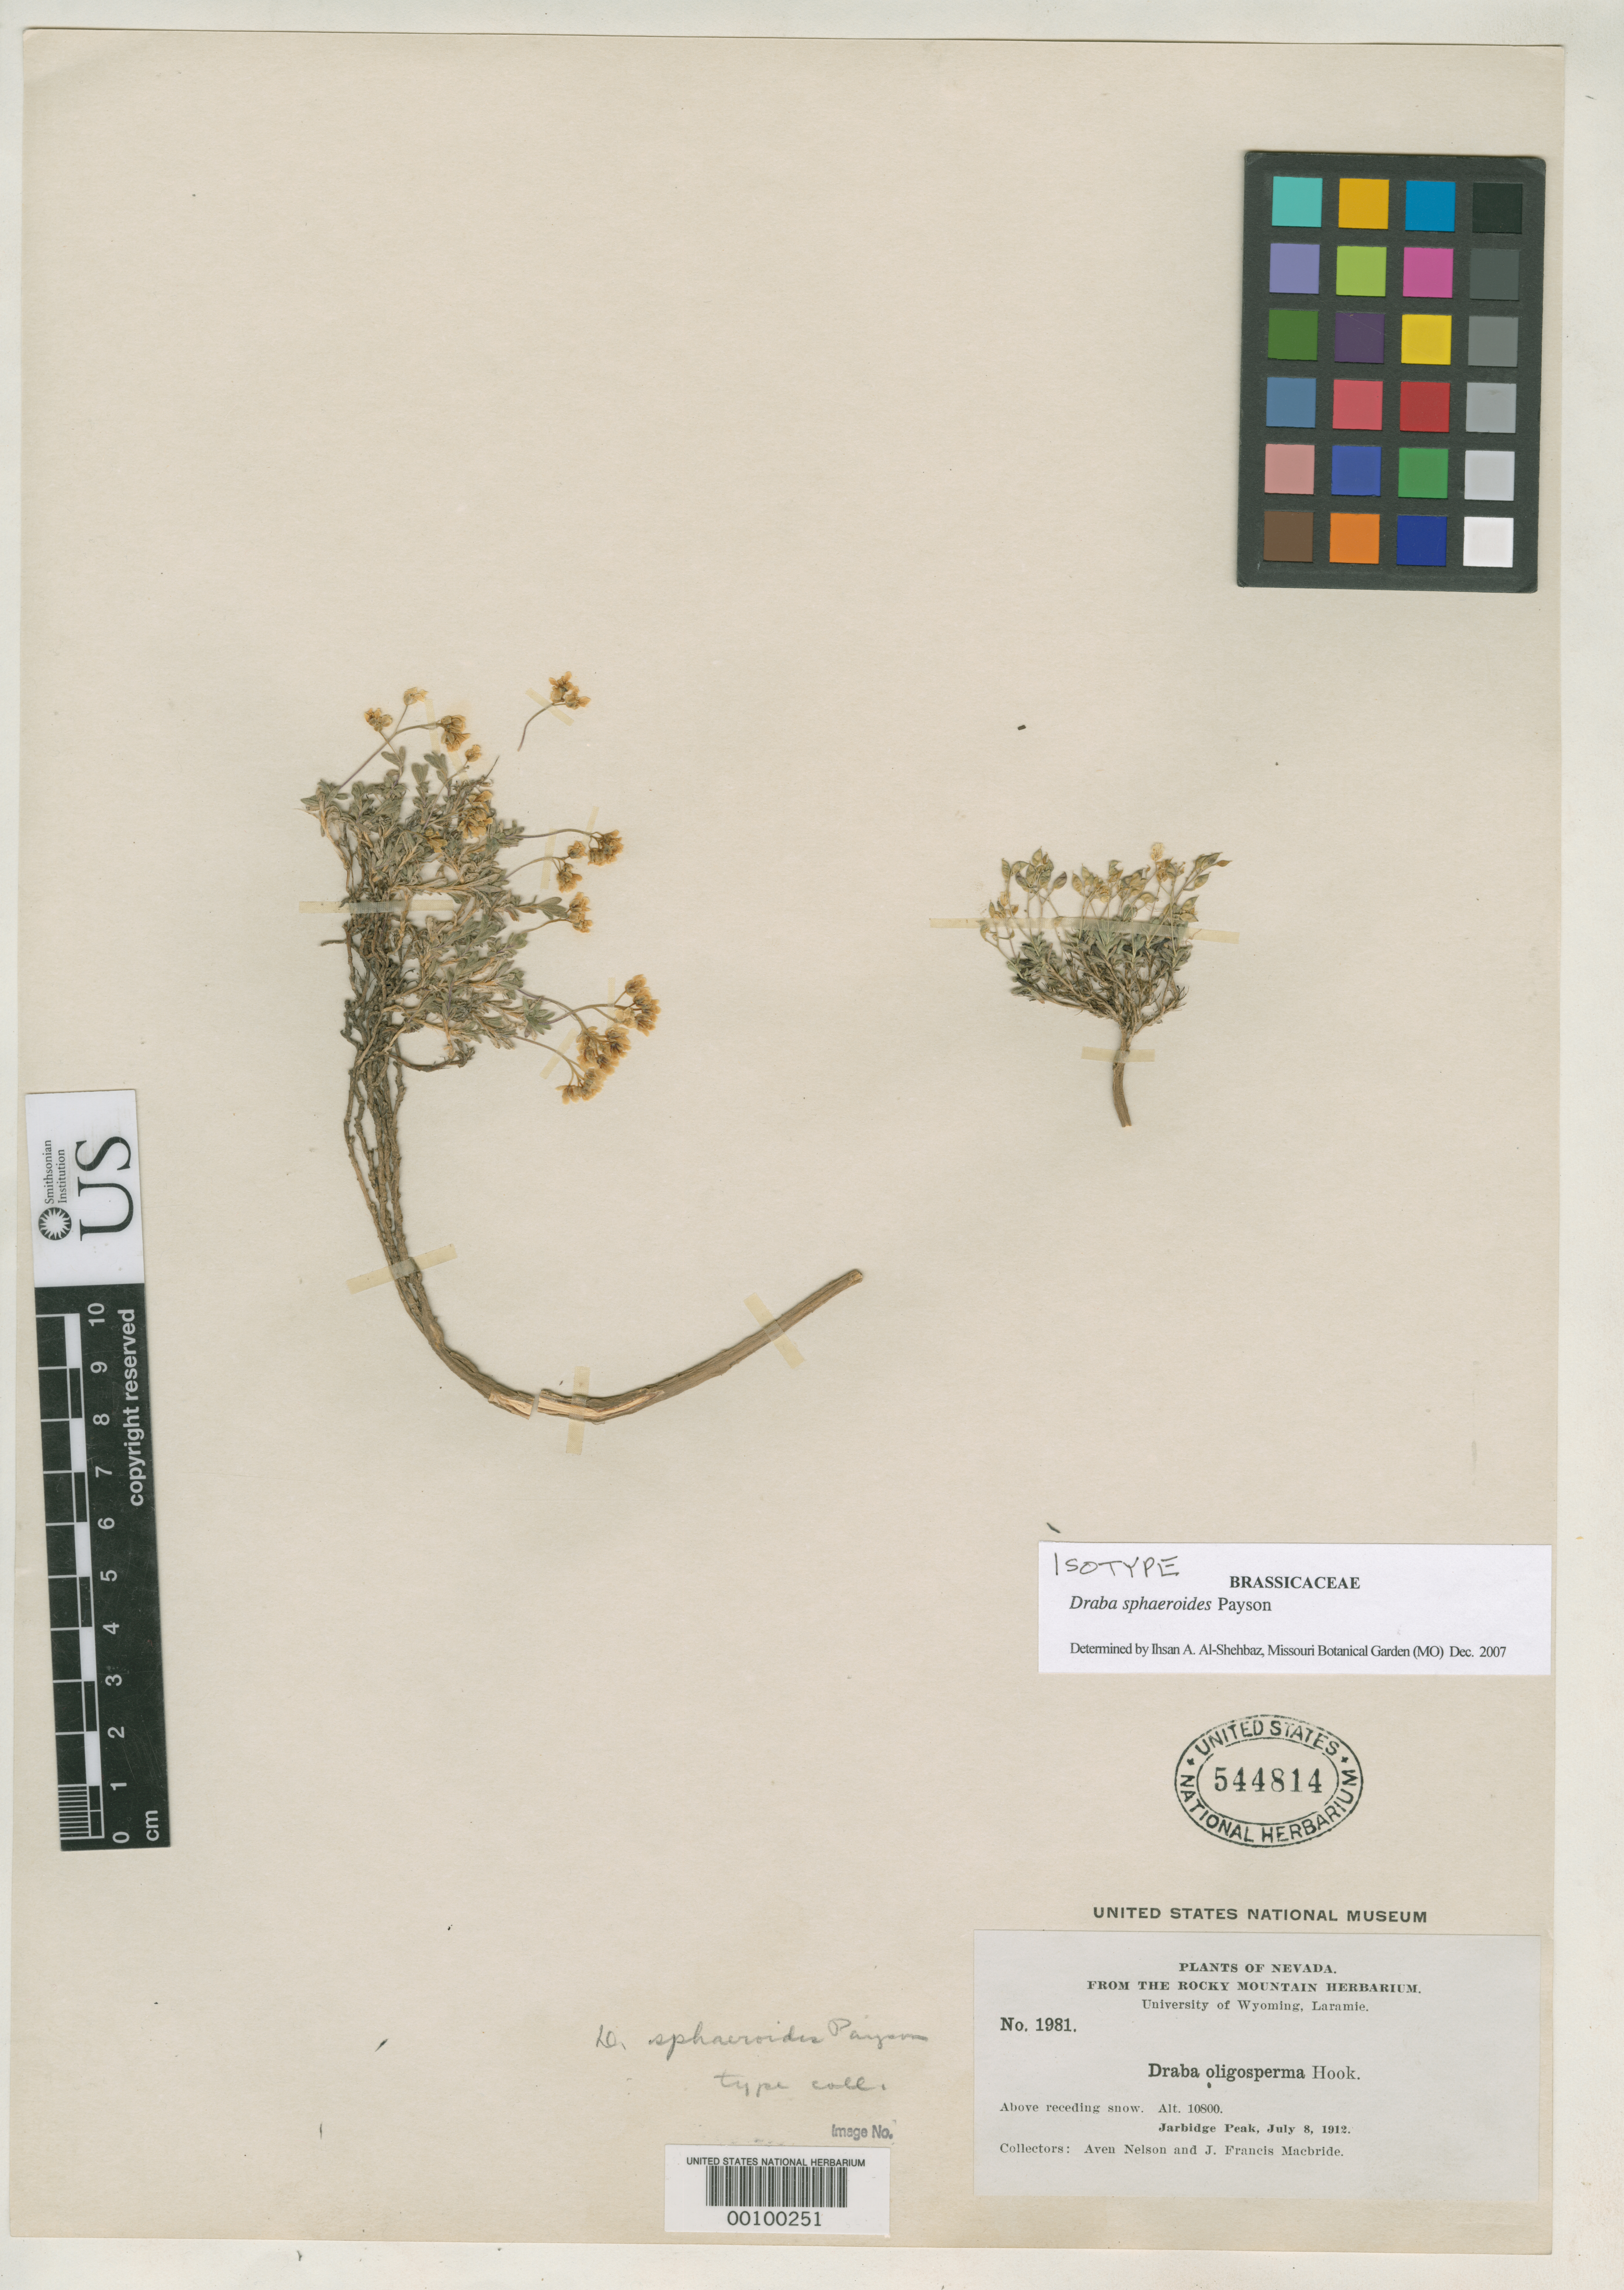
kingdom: Plantae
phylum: Tracheophyta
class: Magnoliopsida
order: Brassicales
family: Brassicaceae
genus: Draba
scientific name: Draba sphaeroides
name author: Payson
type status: Isotype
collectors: A. Nelson & J. F. Macbride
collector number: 1981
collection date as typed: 08 Jul 1912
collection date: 1912-07-08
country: United States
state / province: Nevada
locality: Jarbidge Peak.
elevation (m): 3292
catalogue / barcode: US 544814